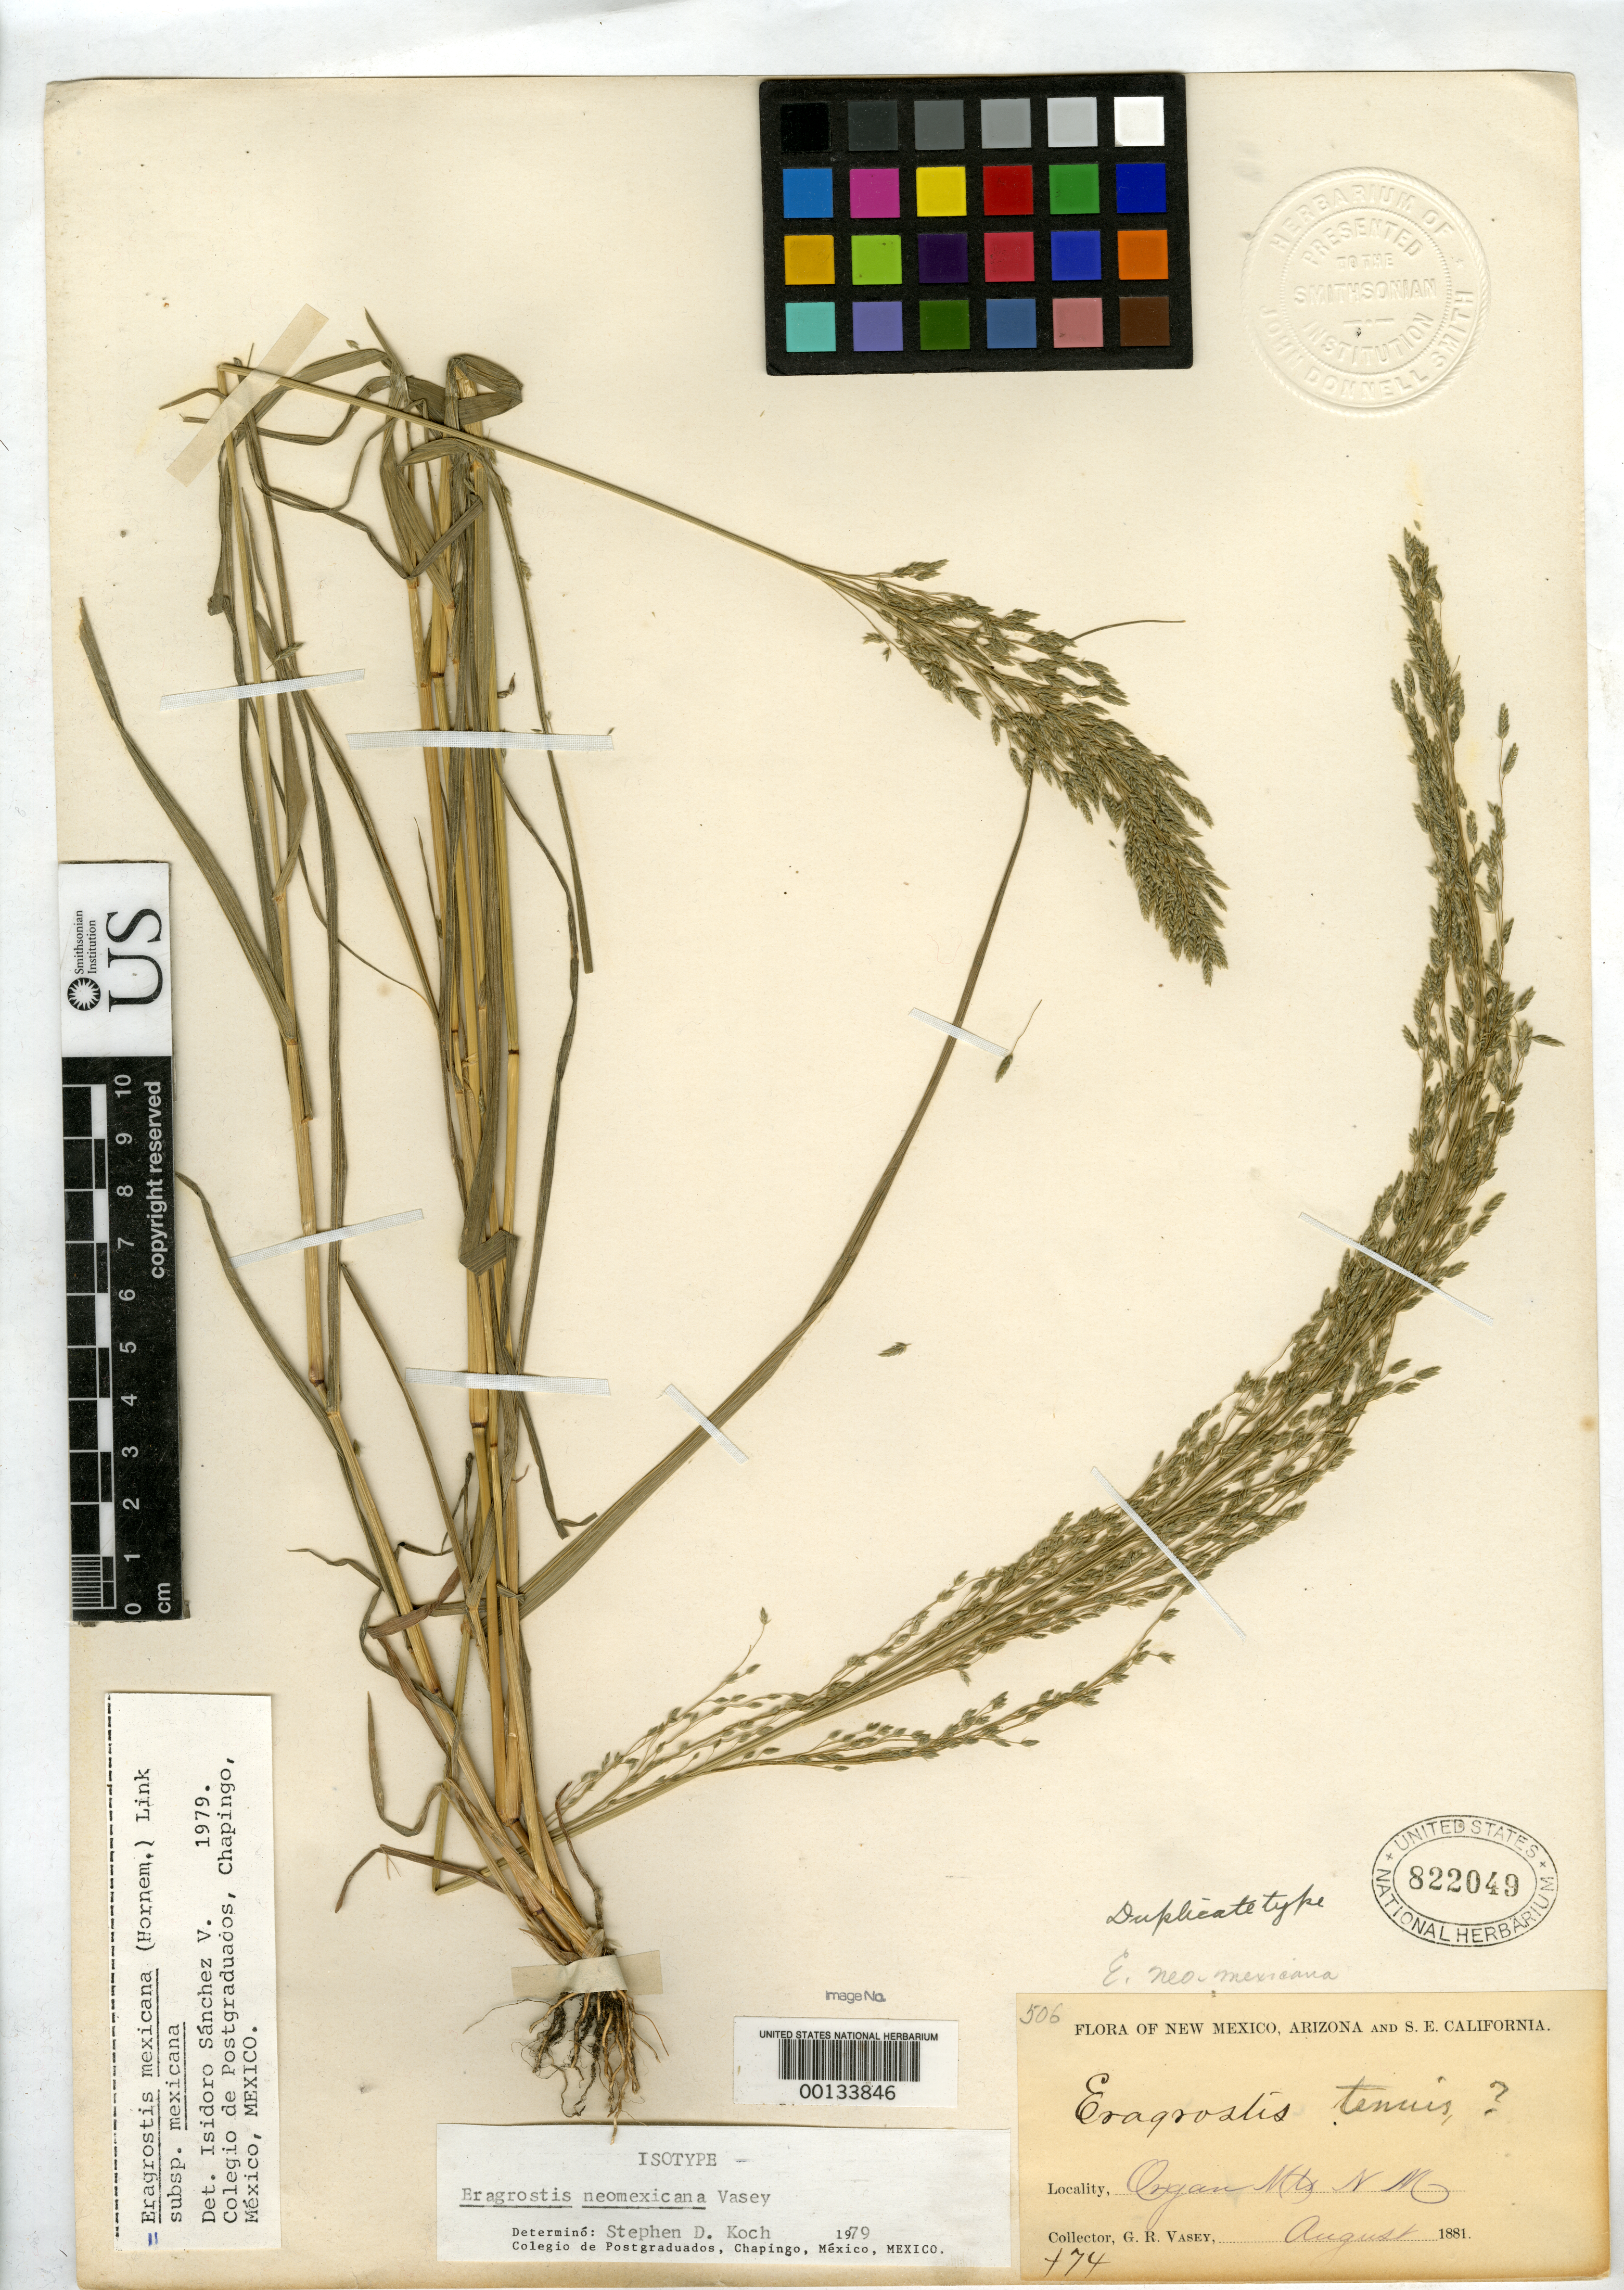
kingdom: Plantae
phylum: Tracheophyta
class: Liliopsida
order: Poales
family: Poaceae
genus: Eragrostis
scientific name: Eragrostis neomexicana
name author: Vasey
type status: Isotype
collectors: G. R. Vasey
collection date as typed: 1881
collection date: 1881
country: United States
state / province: New Mexico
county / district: Dona Ana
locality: Organ Mtns.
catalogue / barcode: US 822049